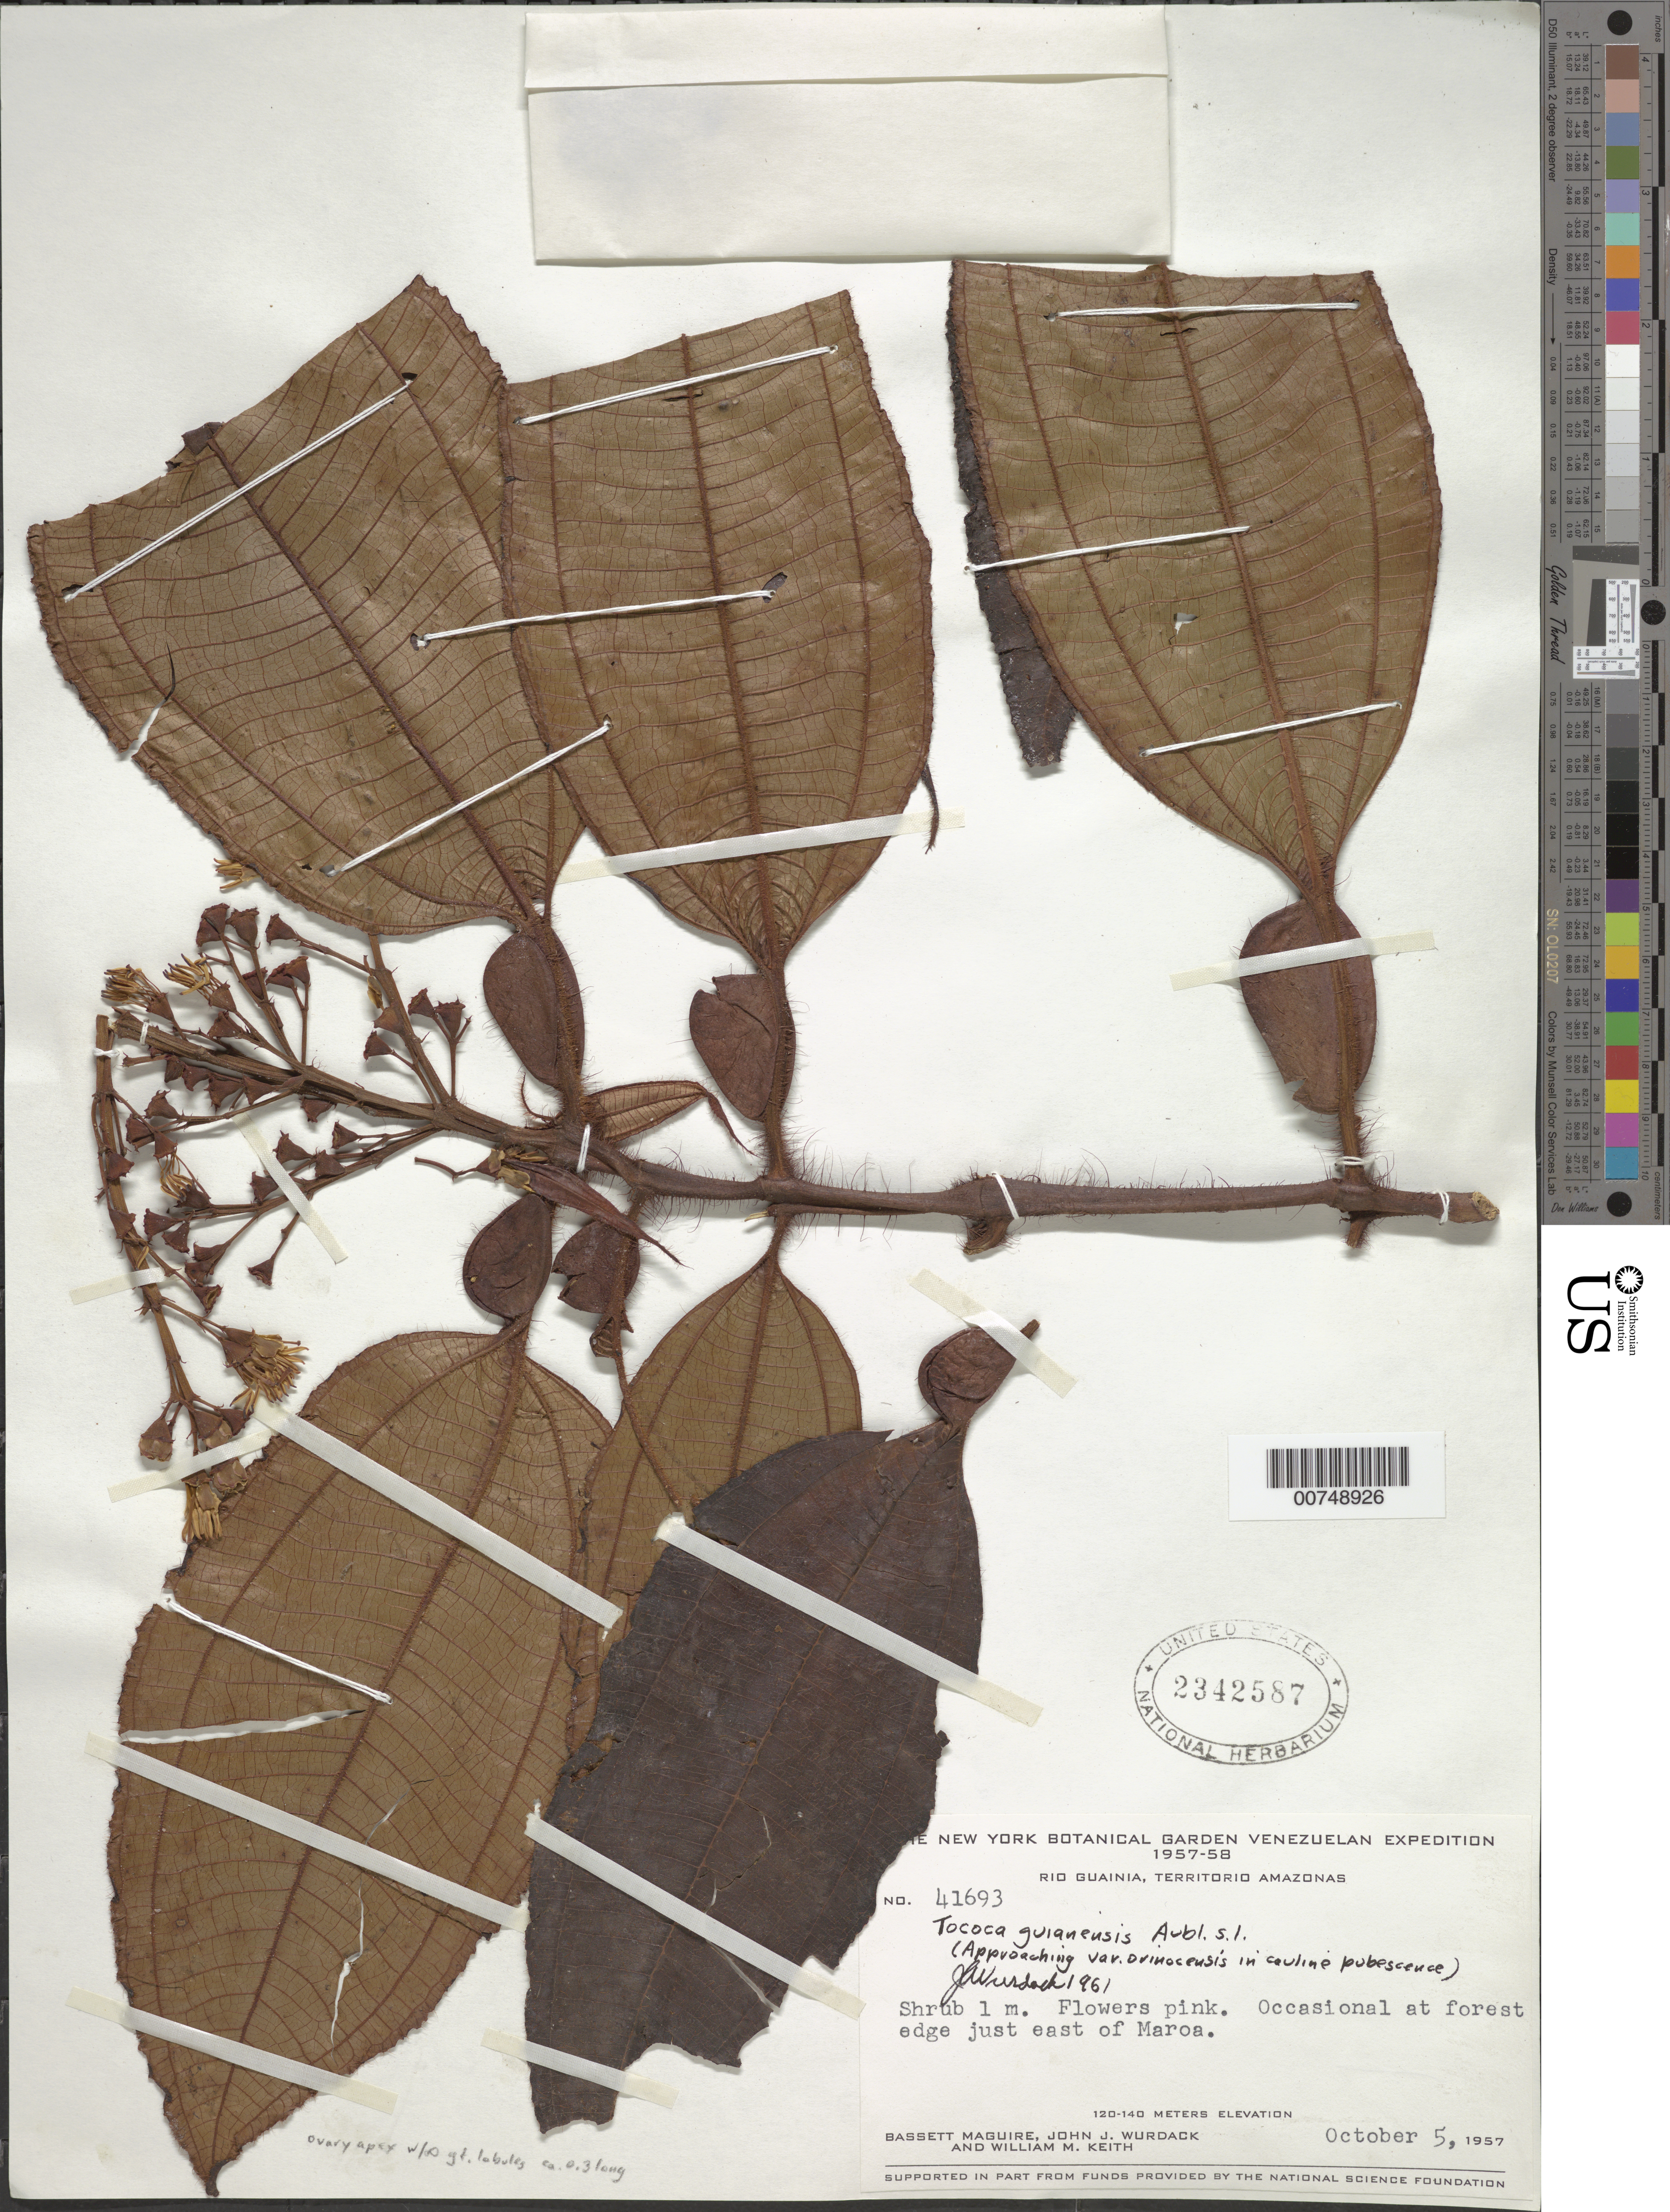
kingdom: Plantae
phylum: Tracheophyta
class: Magnoliopsida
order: Myrtales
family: Melastomataceae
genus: Tococa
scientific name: Tococa guianensis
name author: Aubl.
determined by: Wurdack, John J., (US), US (UNITED STATES)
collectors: B. Maguire, J. J. Wurdack & W. Keith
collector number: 41693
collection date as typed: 5-Oct-57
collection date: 1957-10-05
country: Venezuela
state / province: Amazonas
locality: Río Guainía, E of Maroa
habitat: Forest edge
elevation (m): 120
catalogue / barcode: US 2342587